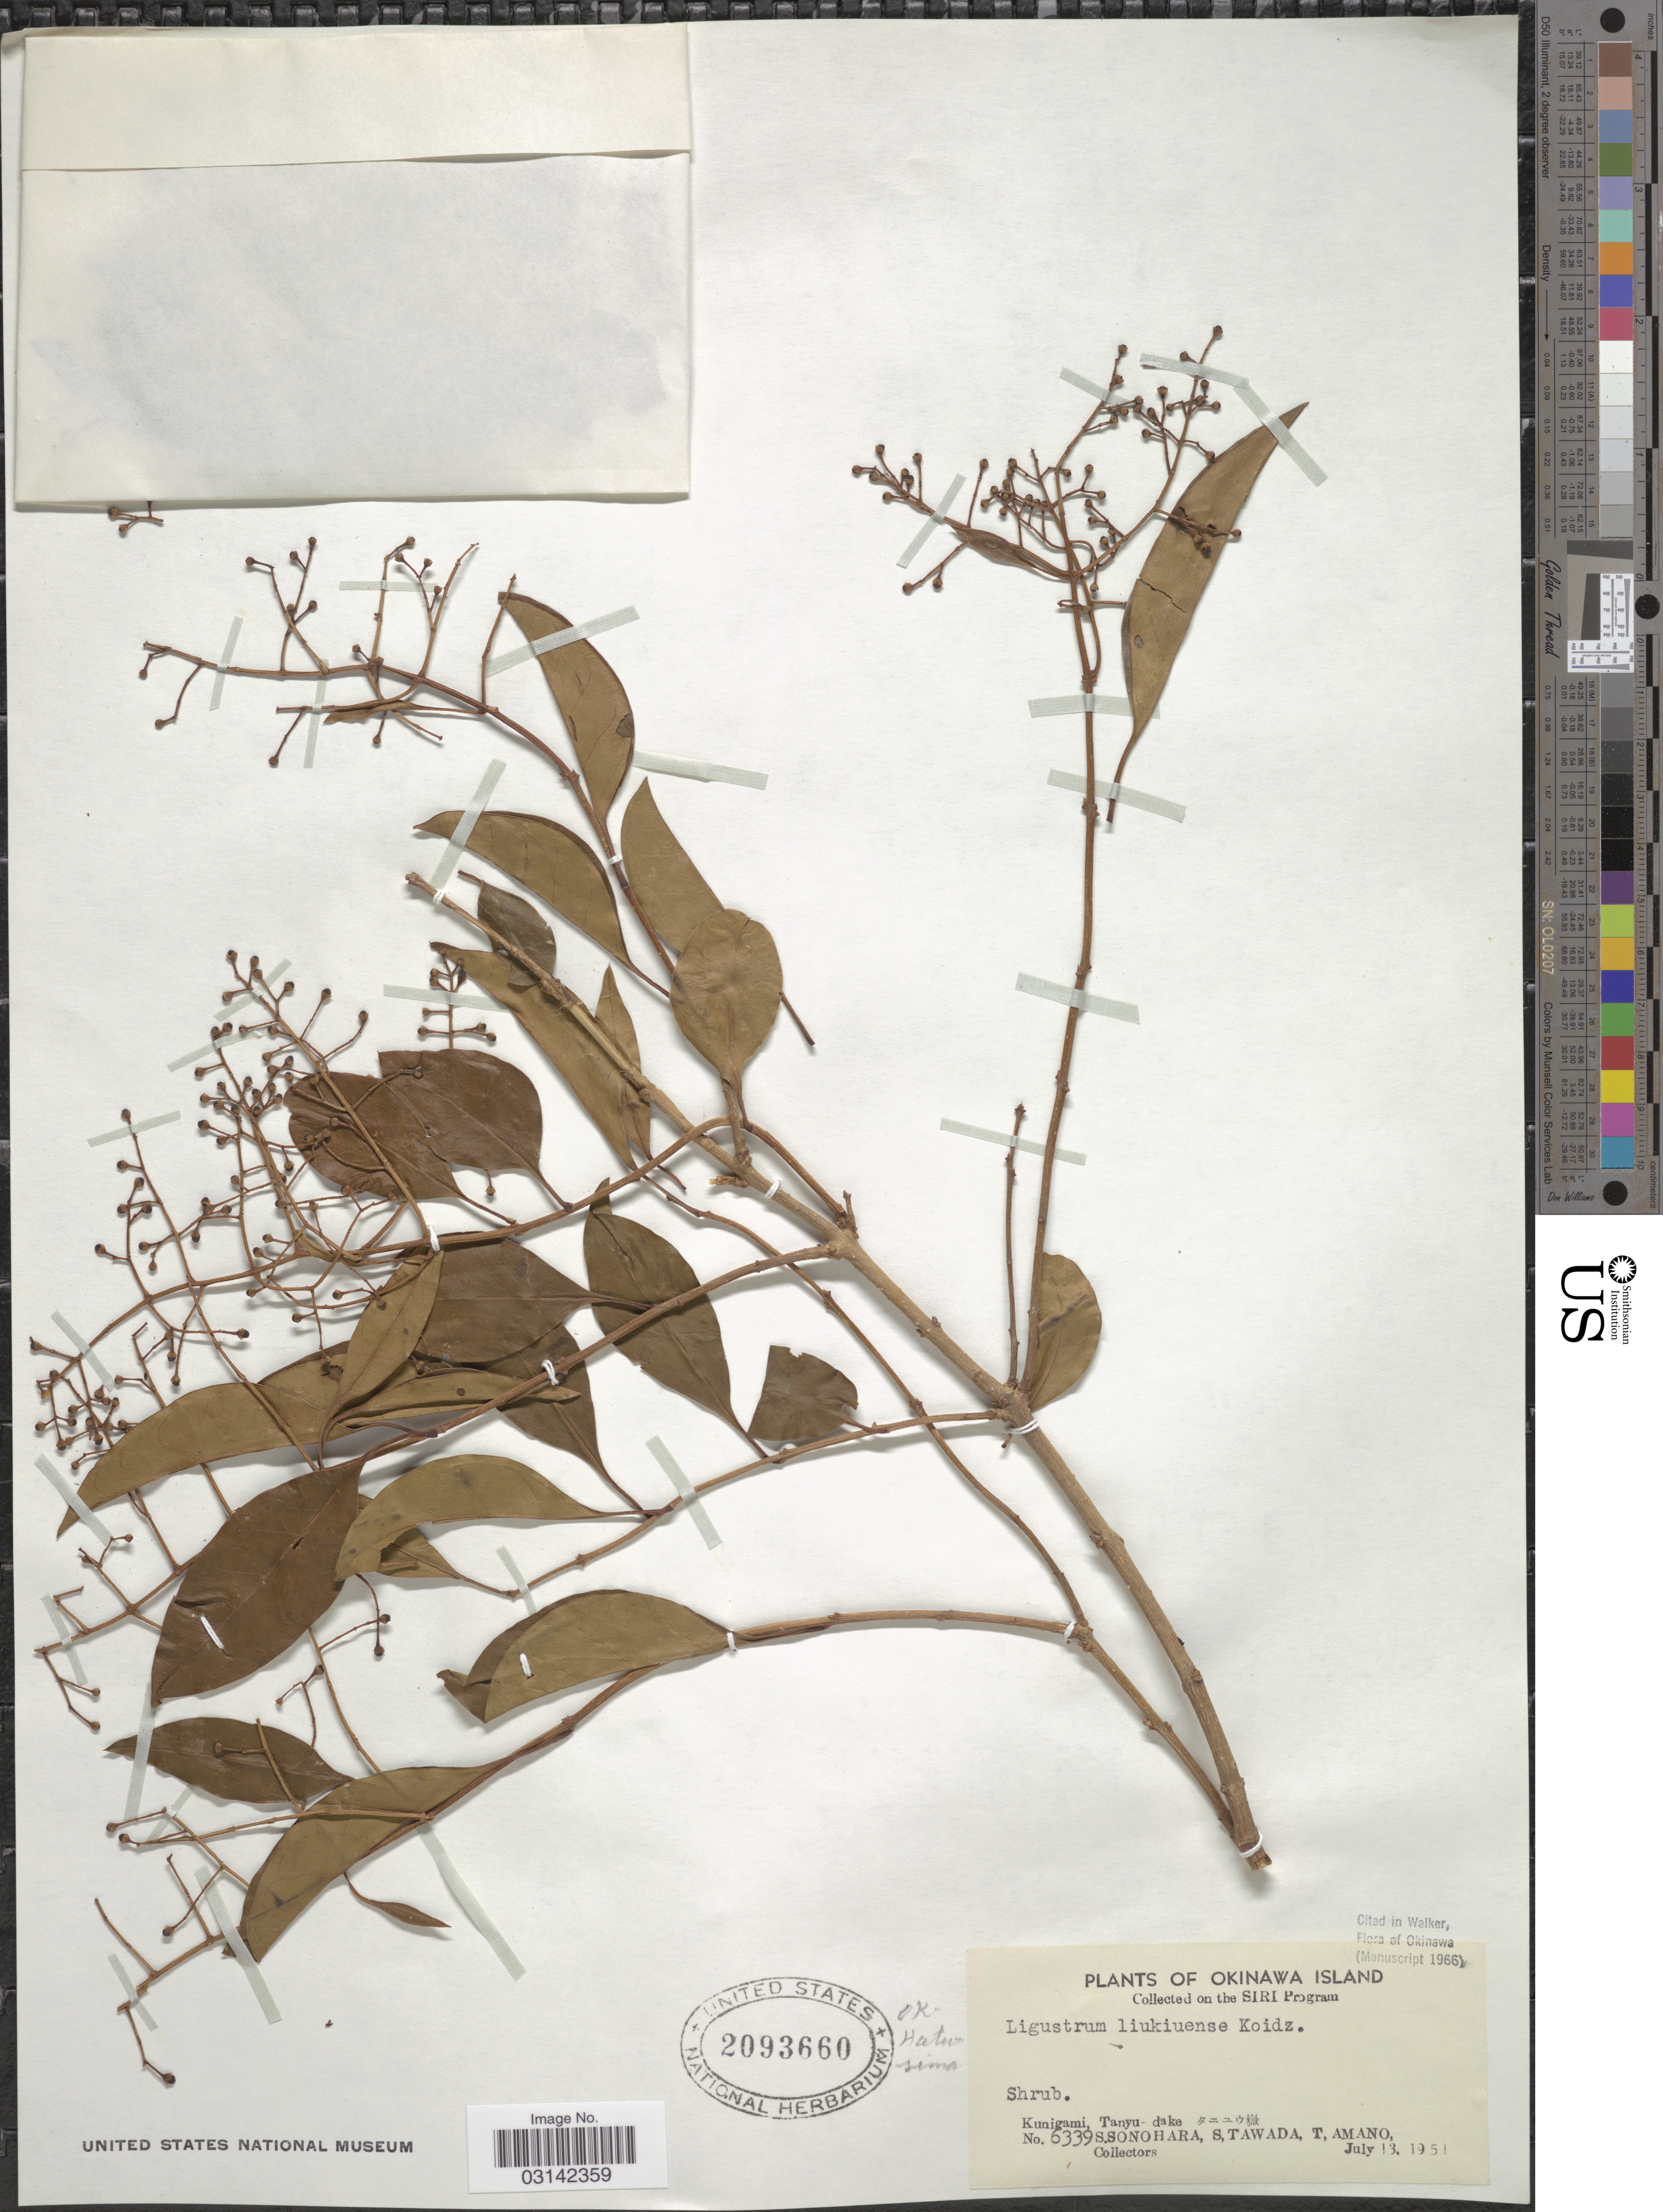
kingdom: Plantae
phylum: Tracheophyta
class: Magnoliopsida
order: Lamiales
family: Oleaceae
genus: Ligustrum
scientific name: Ligustrum liukiuense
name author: Koidz.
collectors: S. Sonohara, S. Tawada & T. Amano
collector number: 6339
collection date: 1951-07-13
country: Japan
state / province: Okinawa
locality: Kunigami, Tanyu-dake.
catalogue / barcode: US 2093660